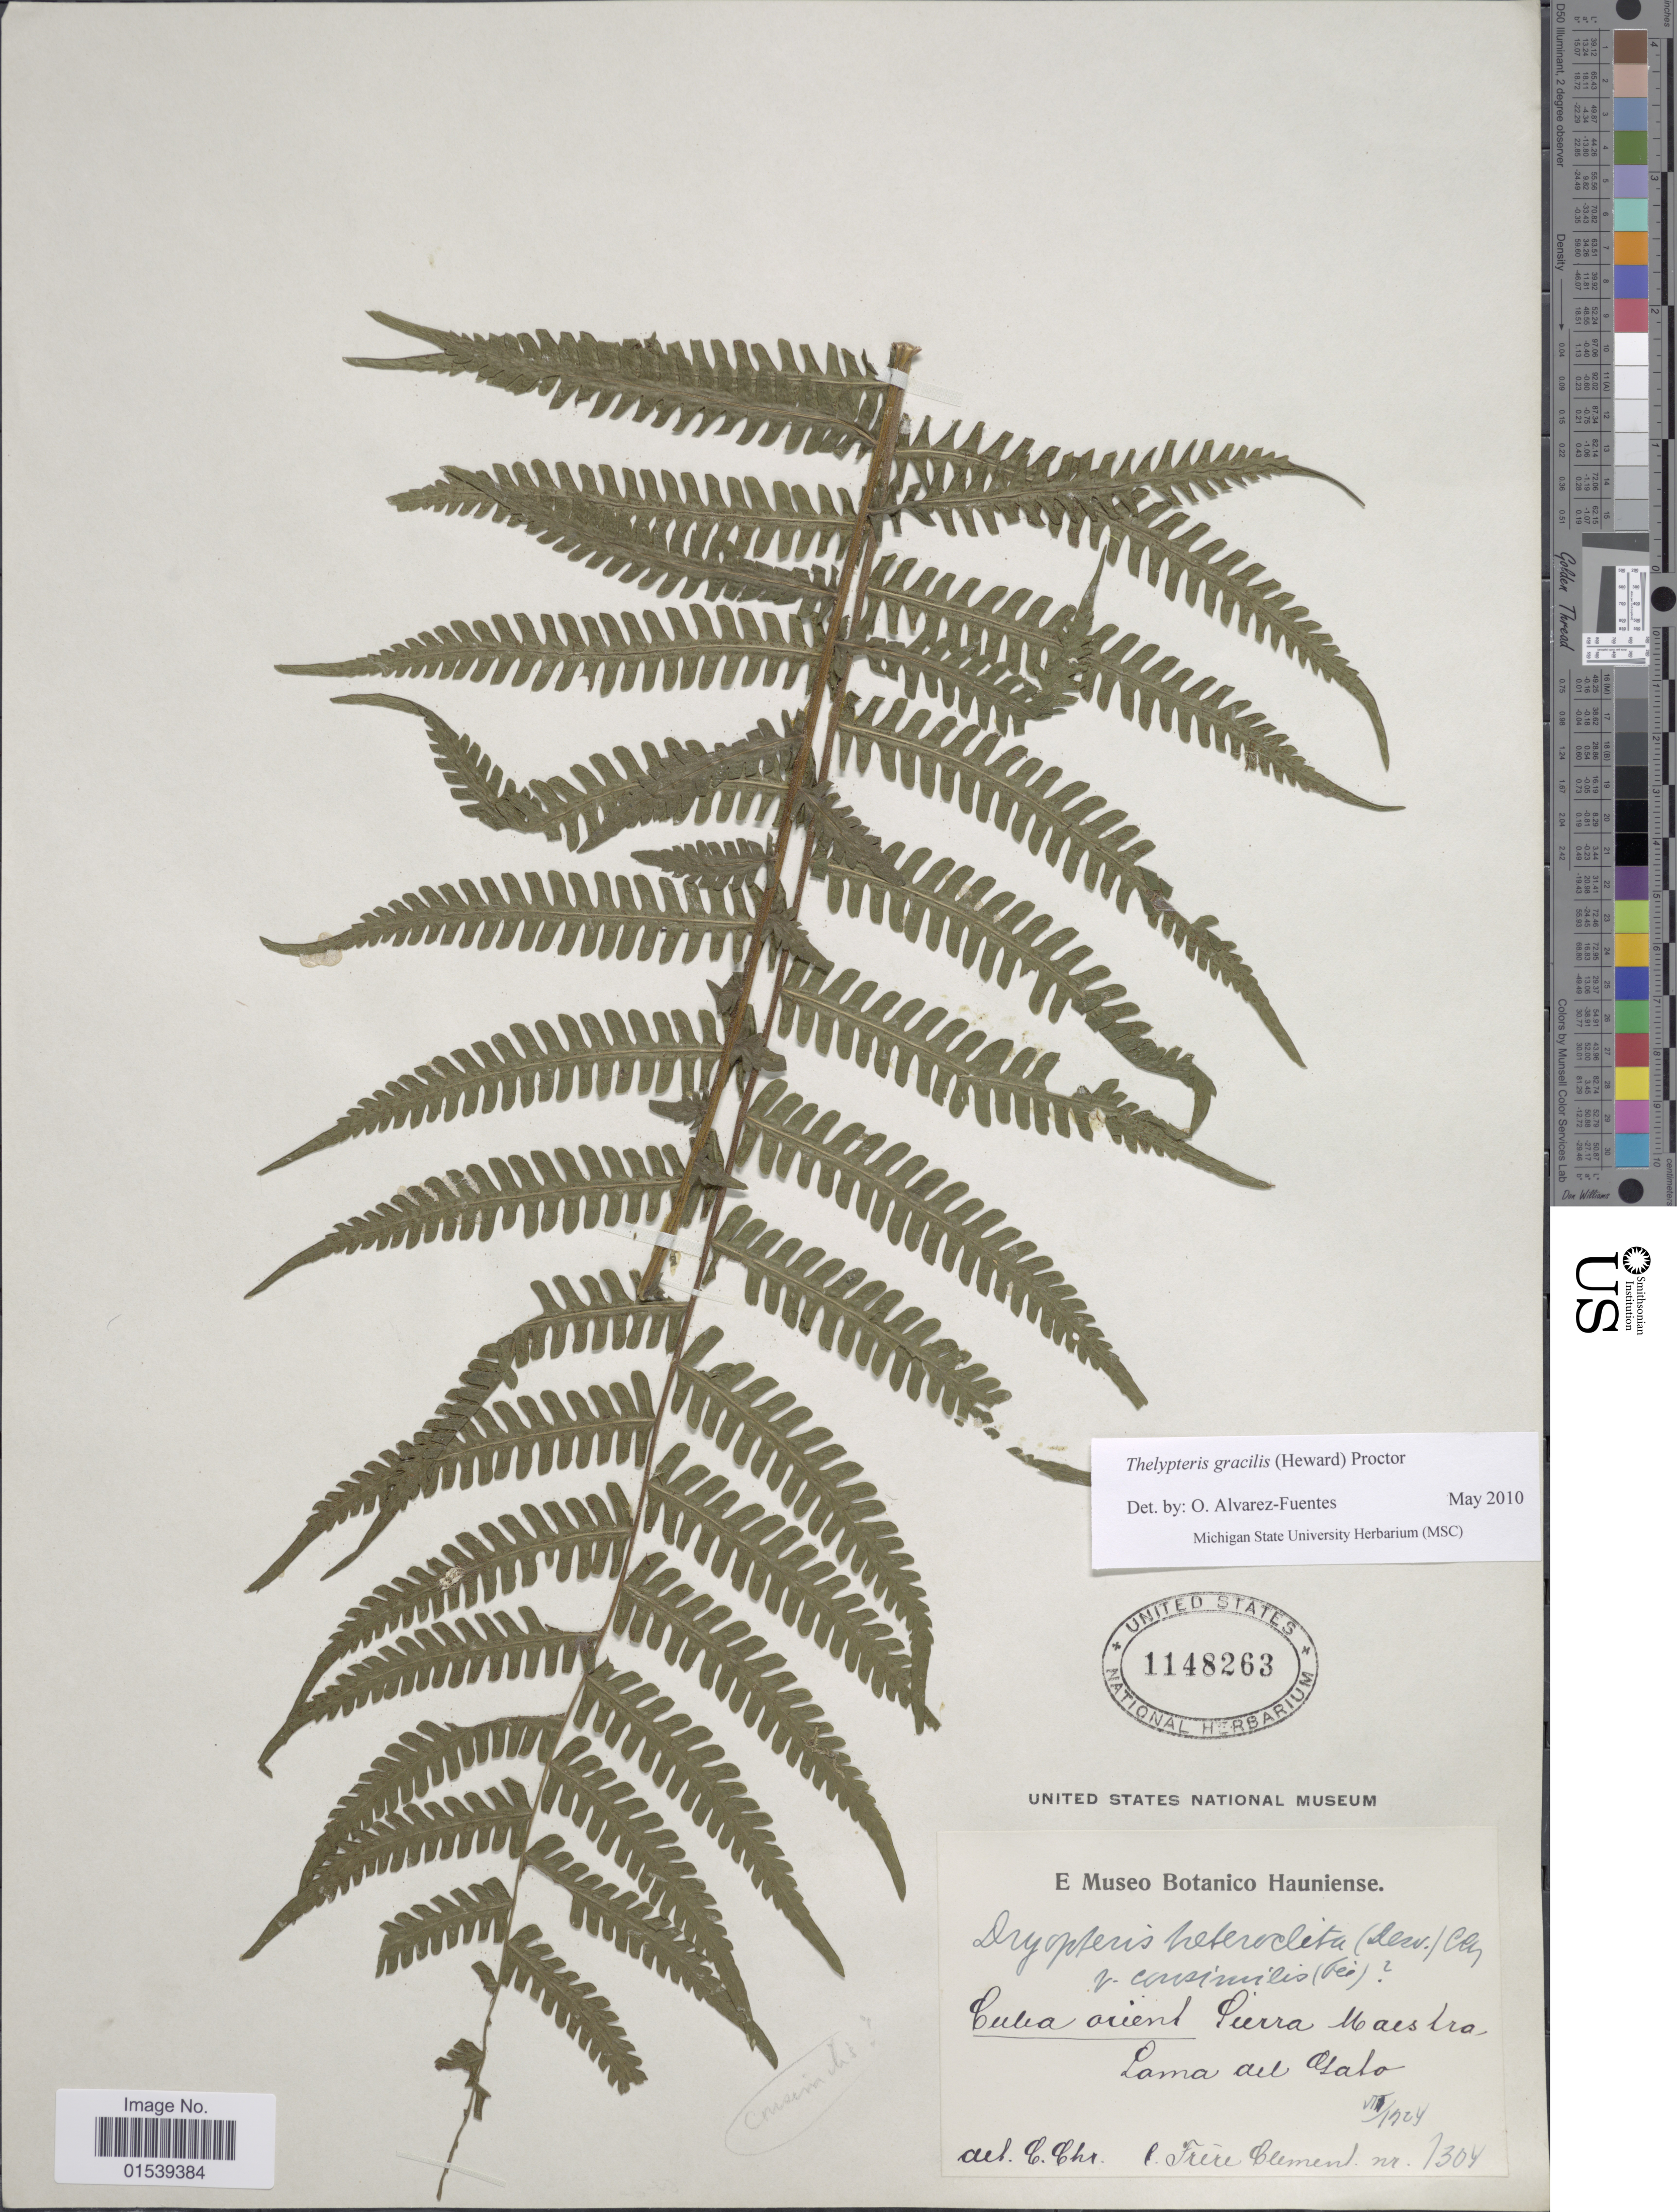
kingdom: Plantae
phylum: Tracheophyta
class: Polypodiopsida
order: Polypodiales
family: Thelypteridaceae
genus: Amauropelta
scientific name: Amauropelta gracilis ined. 2015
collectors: B. Clement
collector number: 1304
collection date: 1924-07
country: Cuba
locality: Cuba orient. Sierra Maestra, Loma del Gato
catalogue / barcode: US 1148263